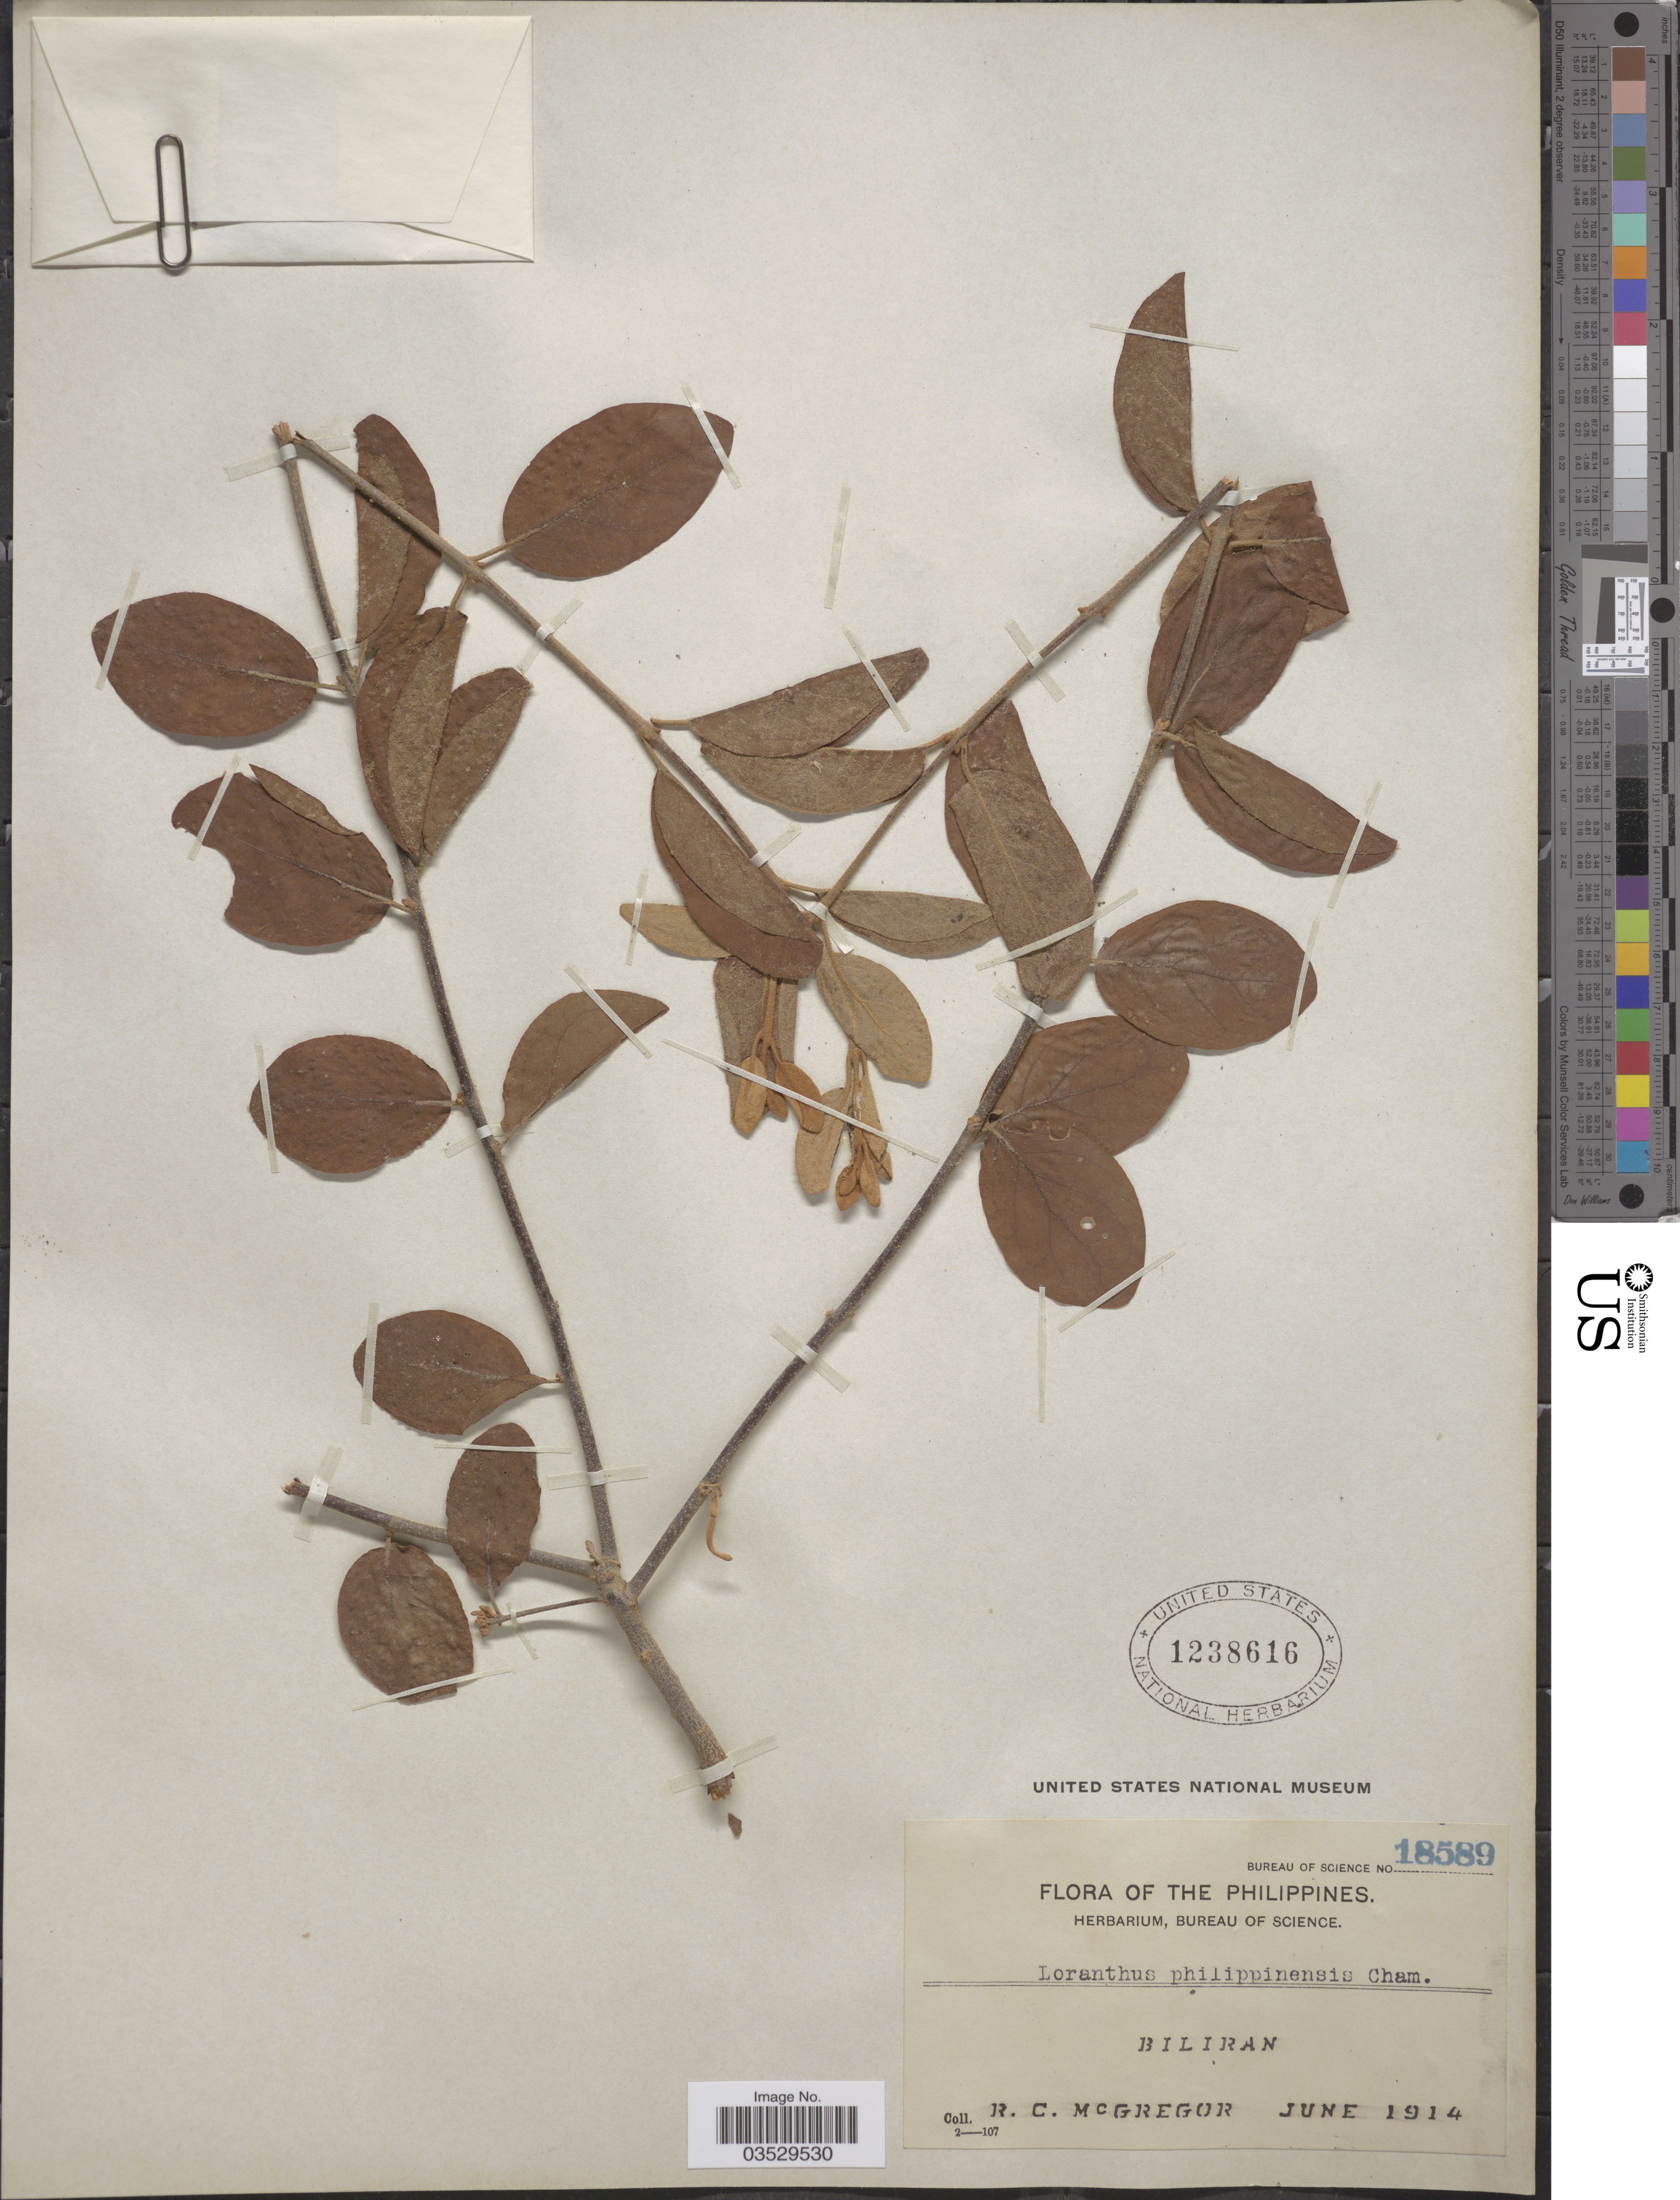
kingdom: Plantae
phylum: Tracheophyta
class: Magnoliopsida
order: Santalales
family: Loranthaceae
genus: Scurrula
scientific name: Scurrula atropurpurea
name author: (Blume) Danser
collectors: R. C. McGregor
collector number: Bureau of Science 18589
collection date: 1914-06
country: Philippines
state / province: Eastern Visayas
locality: Biliran.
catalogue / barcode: US 1238616